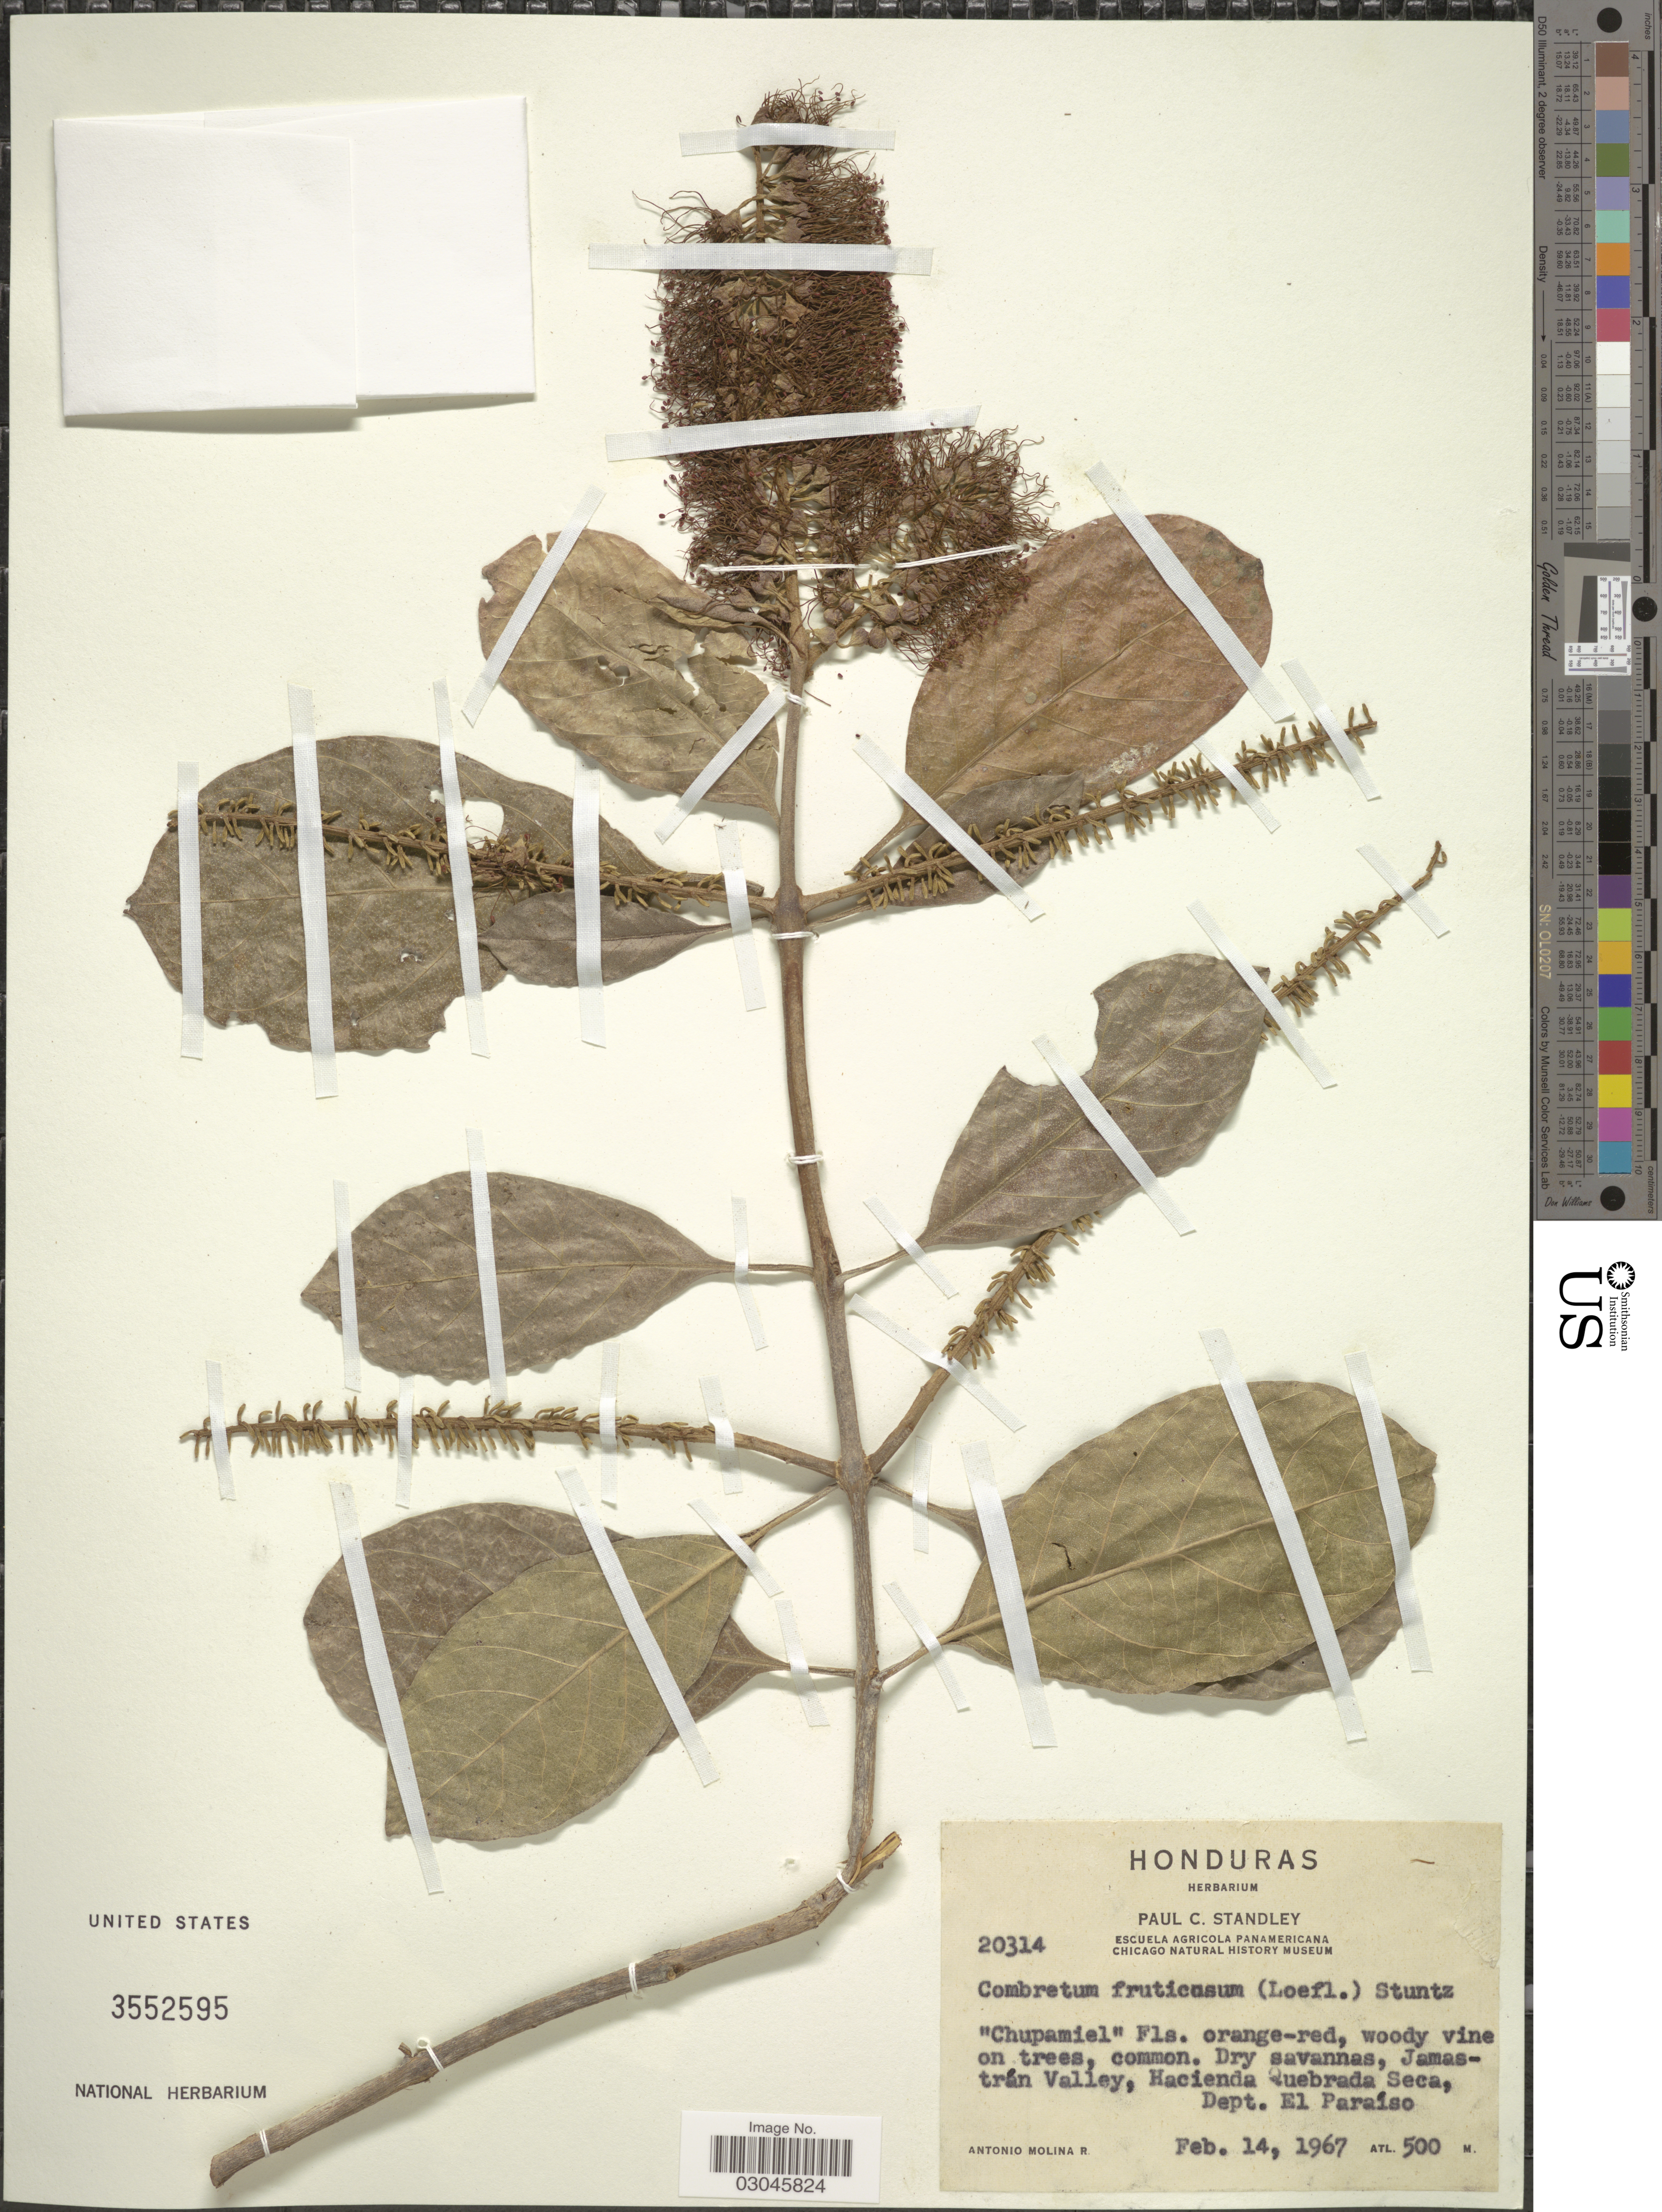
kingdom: Plantae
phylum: Tracheophyta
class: Magnoliopsida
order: Myrtales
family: Combretaceae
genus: Combretum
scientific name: Combretum fruticosum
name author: (Loefl.) Stuntz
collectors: A. Molina R.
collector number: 20314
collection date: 1967-02-14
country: Honduras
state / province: El Paraíso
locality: Jamastrán Valley, Hacienda Quebrada Seca, Dept. El Paraíso.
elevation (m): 500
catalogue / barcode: US 3552595